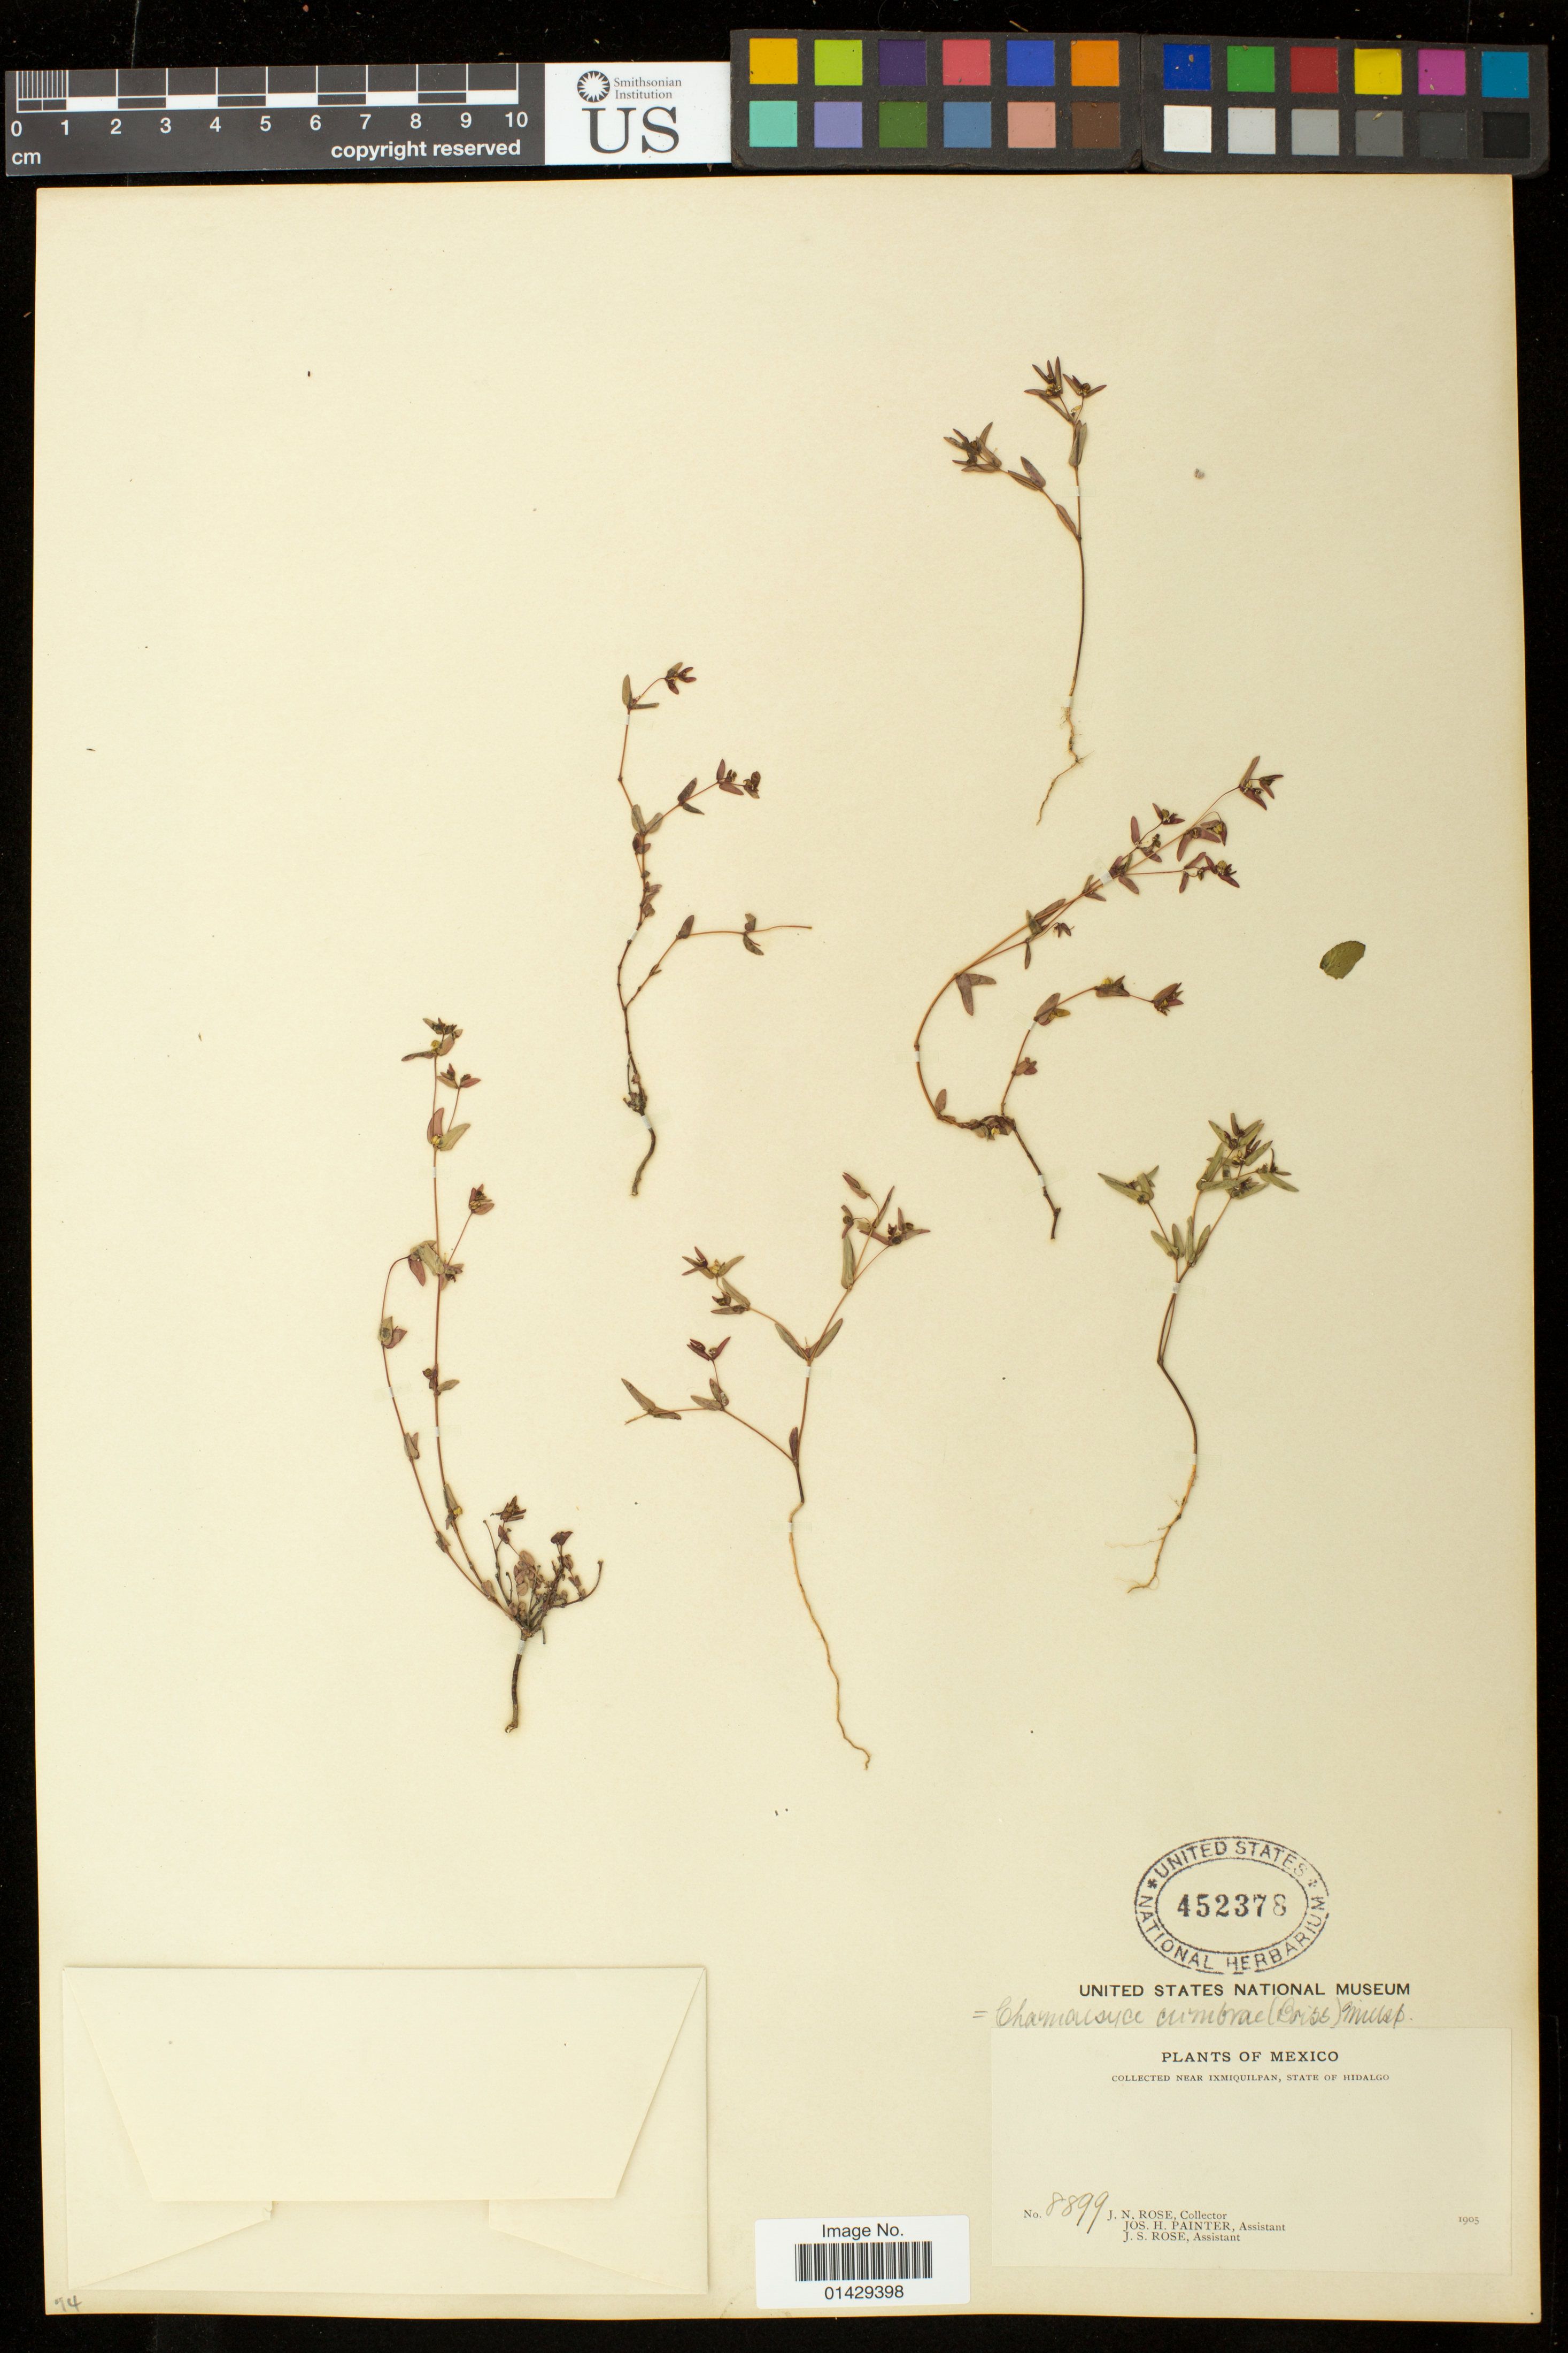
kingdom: Plantae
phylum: Tracheophyta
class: Magnoliopsida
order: Malpighiales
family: Euphorbiaceae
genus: Euphorbia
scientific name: Euphorbia cumbrae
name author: Boiss.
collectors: J. N. Rose, J. H. Painter & J. S. Rose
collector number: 8899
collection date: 1905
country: Mexico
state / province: Hidalgo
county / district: Ixmiquilpan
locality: Near Ixmiquilpan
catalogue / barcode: US 452378